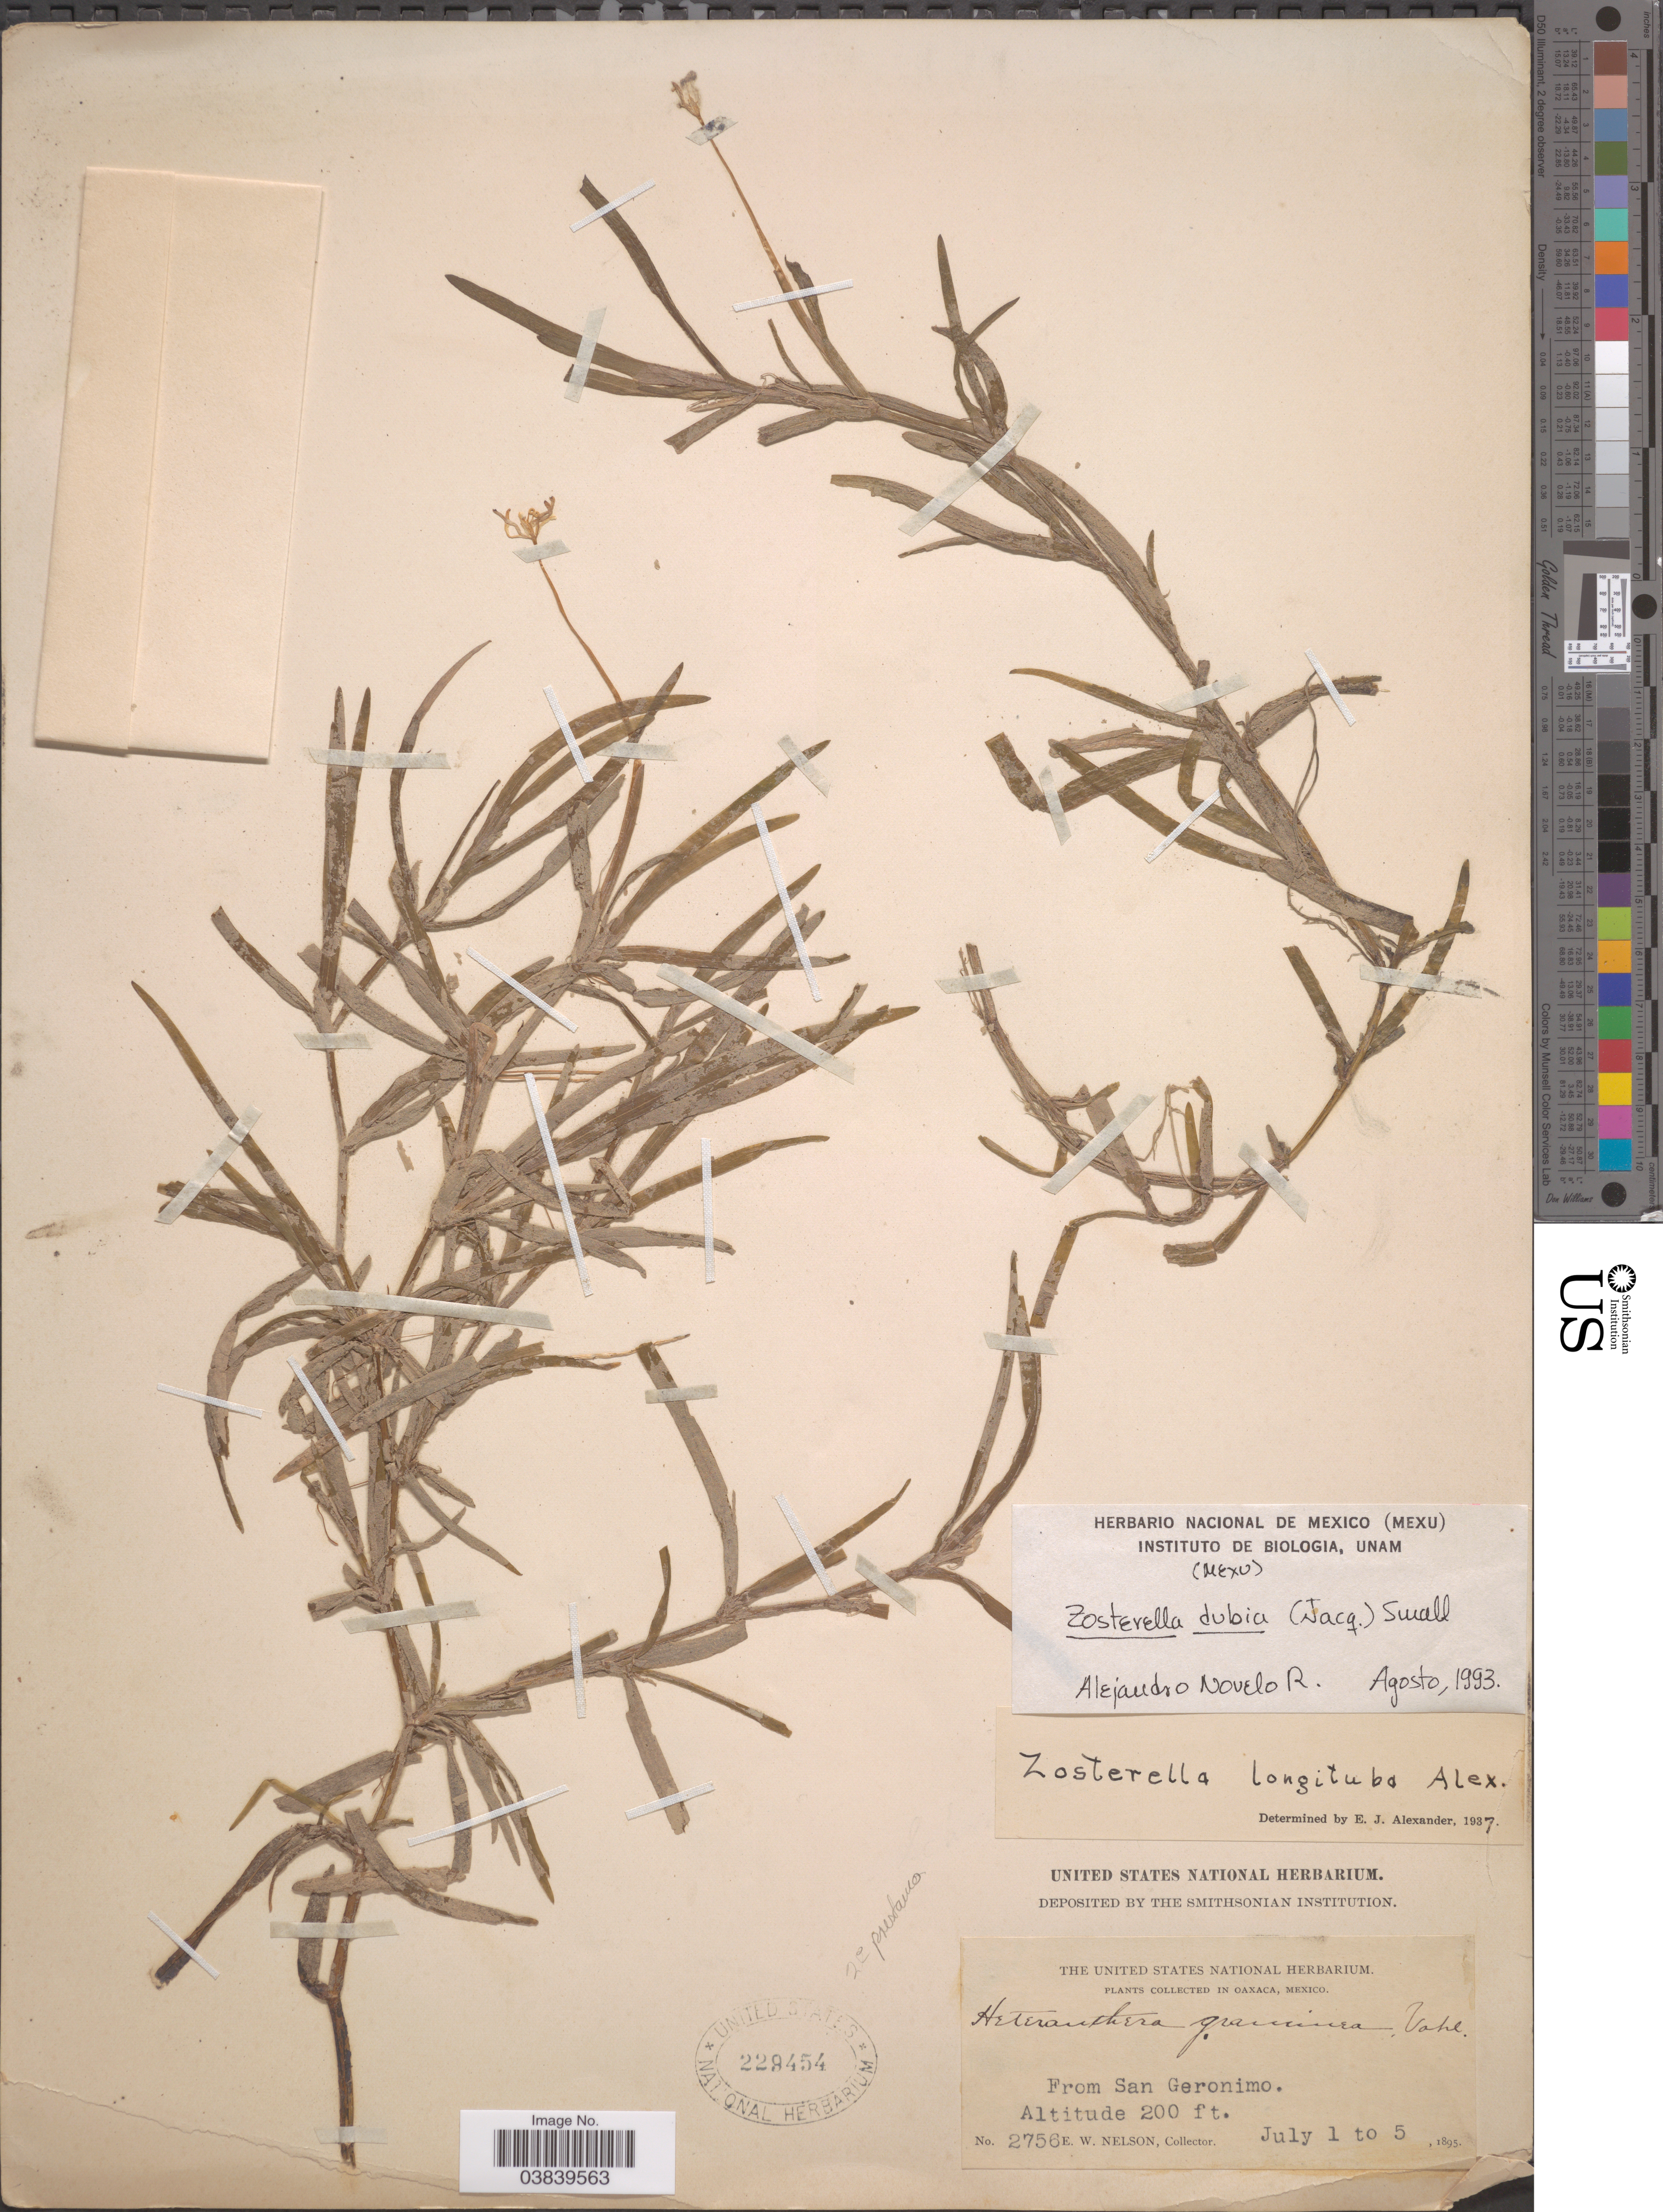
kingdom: Plantae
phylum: Tracheophyta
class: Liliopsida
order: Commelinales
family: Pontederiaceae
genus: Heteranthera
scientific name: Heteranthera dubia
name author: (Jacq.) MacMill.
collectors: E. W. Nelson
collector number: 2756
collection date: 1895-07-01/1895-07-05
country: Mexico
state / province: Oaxaca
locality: From San Geronimo.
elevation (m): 61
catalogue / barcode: US 229454